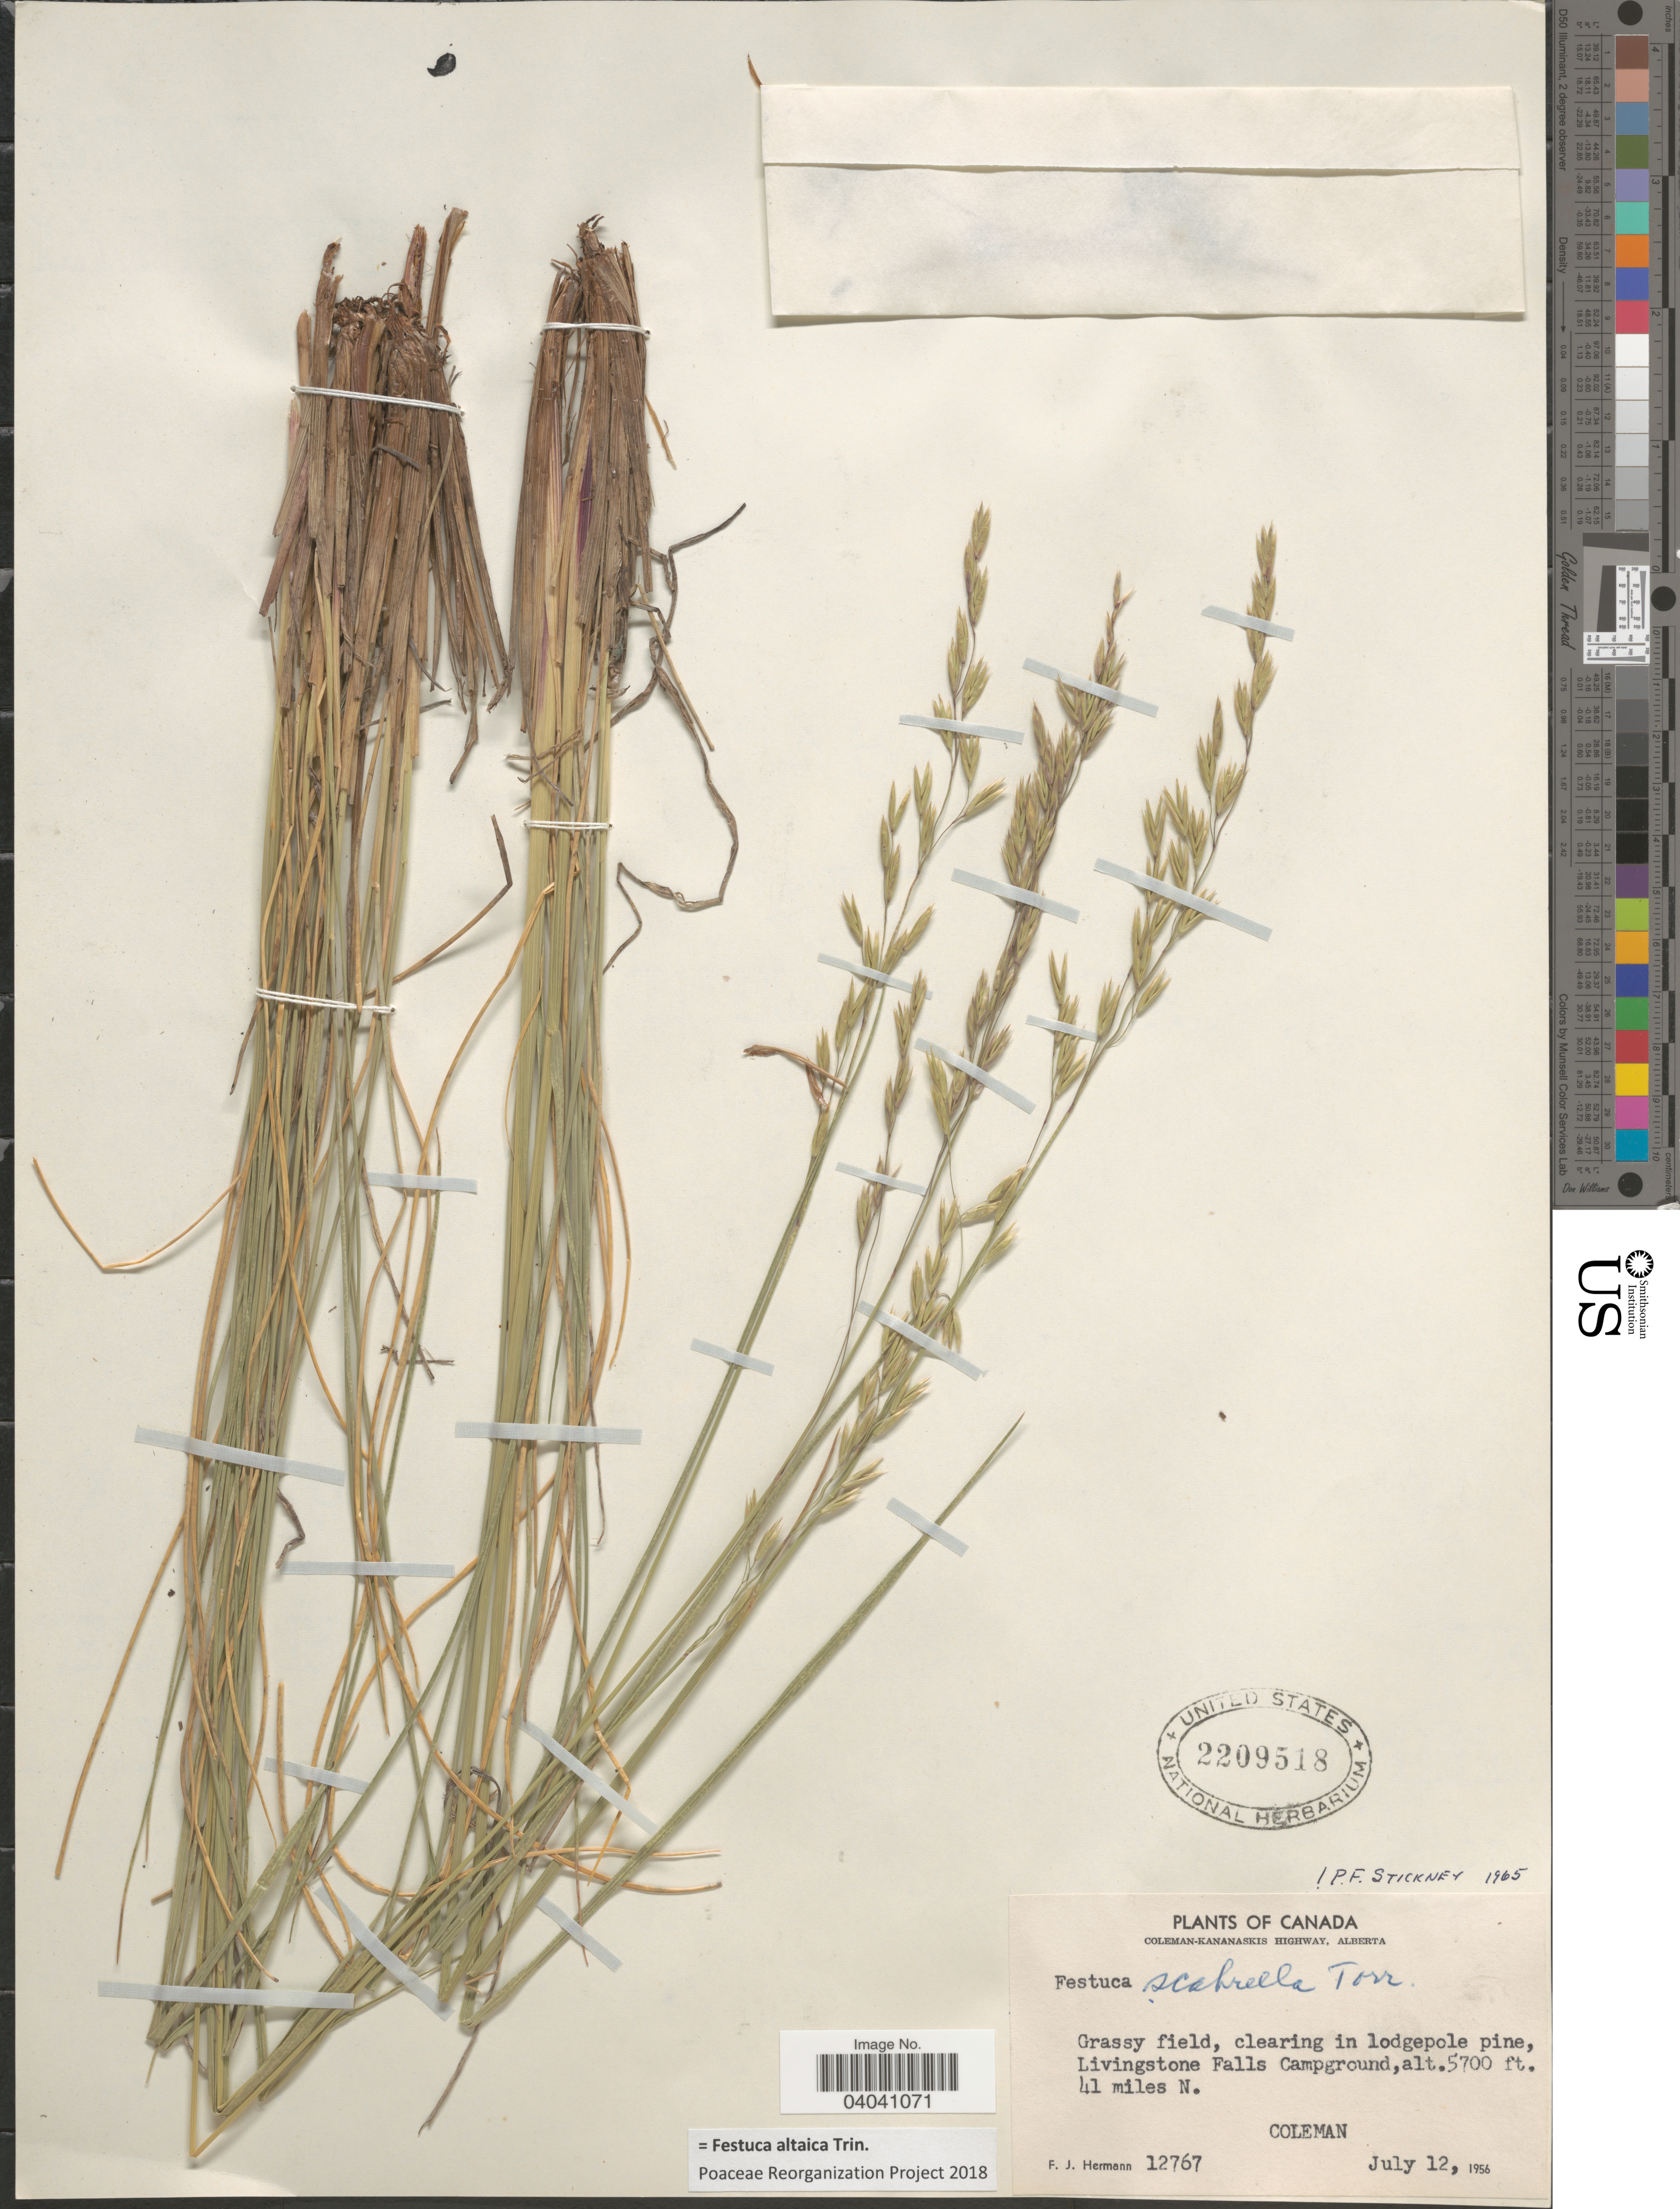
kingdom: Plantae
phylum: Tracheophyta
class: Liliopsida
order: Poales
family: Poaceae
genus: Festuca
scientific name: Festuca altaica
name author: Trin.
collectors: F. J. Hermann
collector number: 12767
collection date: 1956-07-12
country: Canada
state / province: Alberta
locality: Coleman-Kananaskis Highway. Grassy field, clearing in lodgepole pine, Livingstone Falls Campground, 41 miles N. Coleman.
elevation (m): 1737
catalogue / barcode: US 2209518